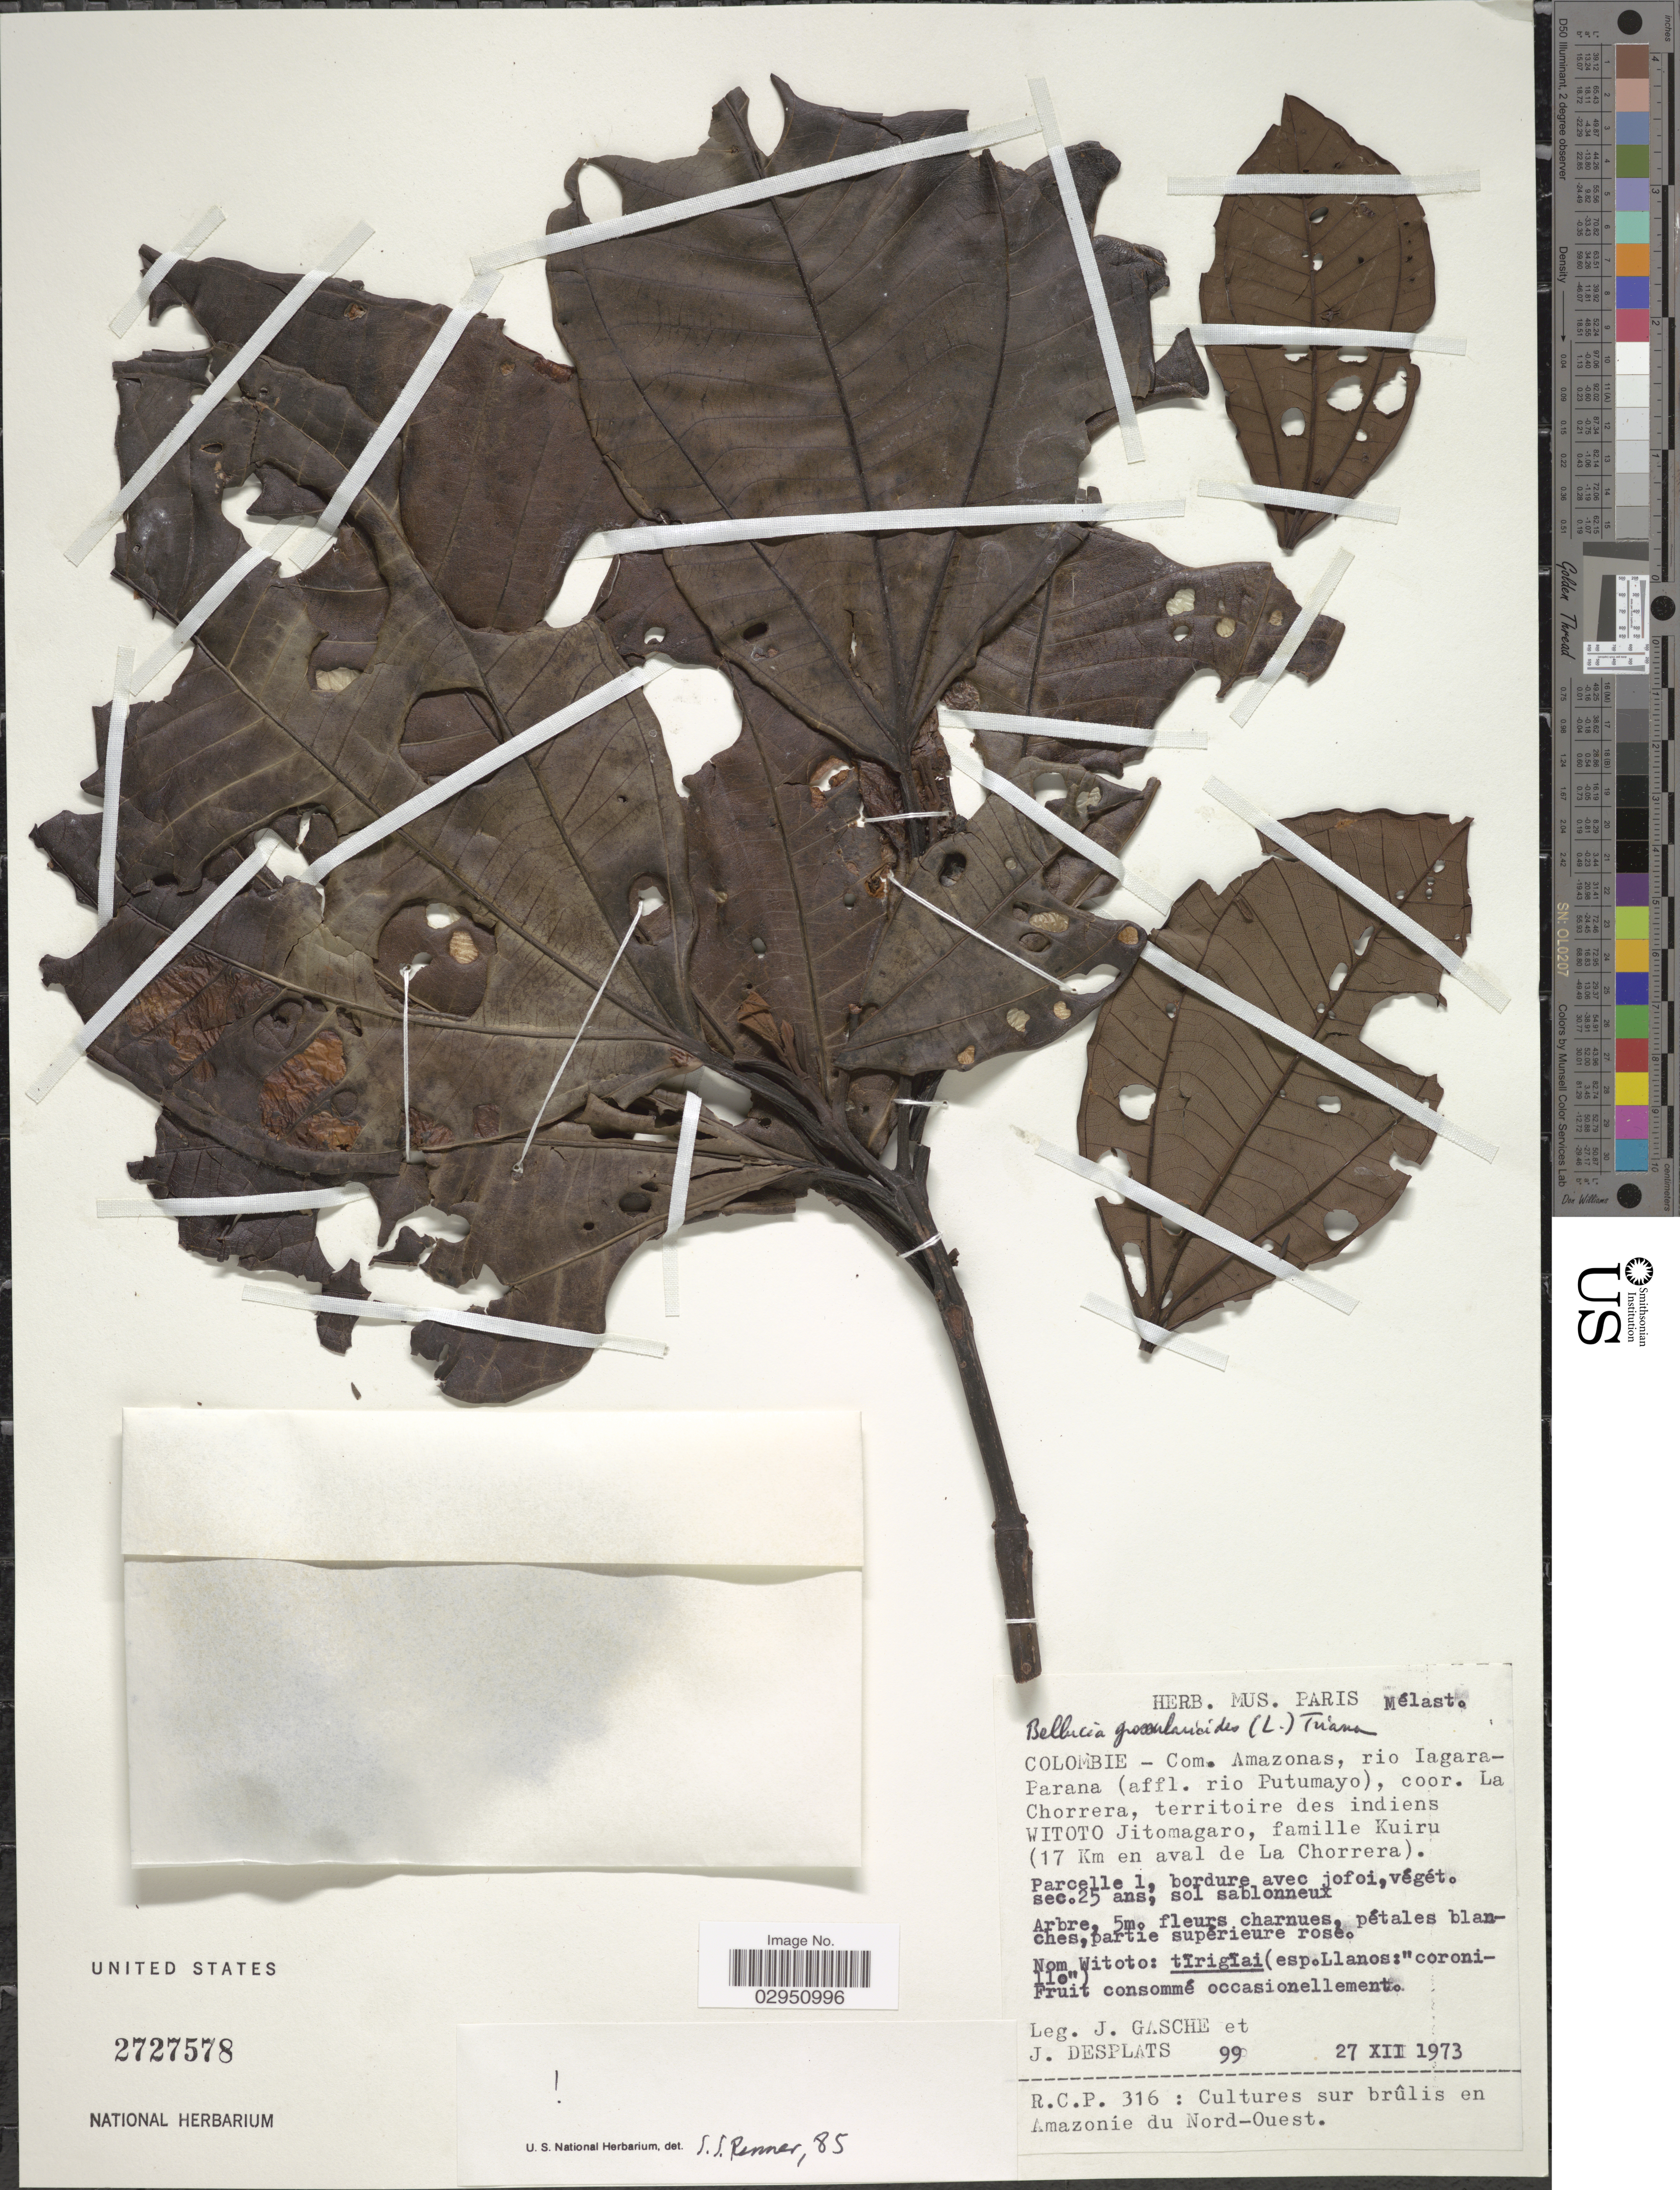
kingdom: Plantae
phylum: Tracheophyta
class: Magnoliopsida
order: Myrtales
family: Melastomataceae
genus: Bellucia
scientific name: Bellucia grossularioides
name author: (L.) Triana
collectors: J. Gasche & J. Desplats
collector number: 99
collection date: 1973-12-27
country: Colombia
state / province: Amazônas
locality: Com. Amazonas, rio Igara-Parana (affl. rio Putumayo), coor. La Chorrera, territoire des indiens WITOTO Jitomagaro, famille Kuiru (17 Km en aval de La Chorrera). Parcelle 1.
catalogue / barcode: US 2727578